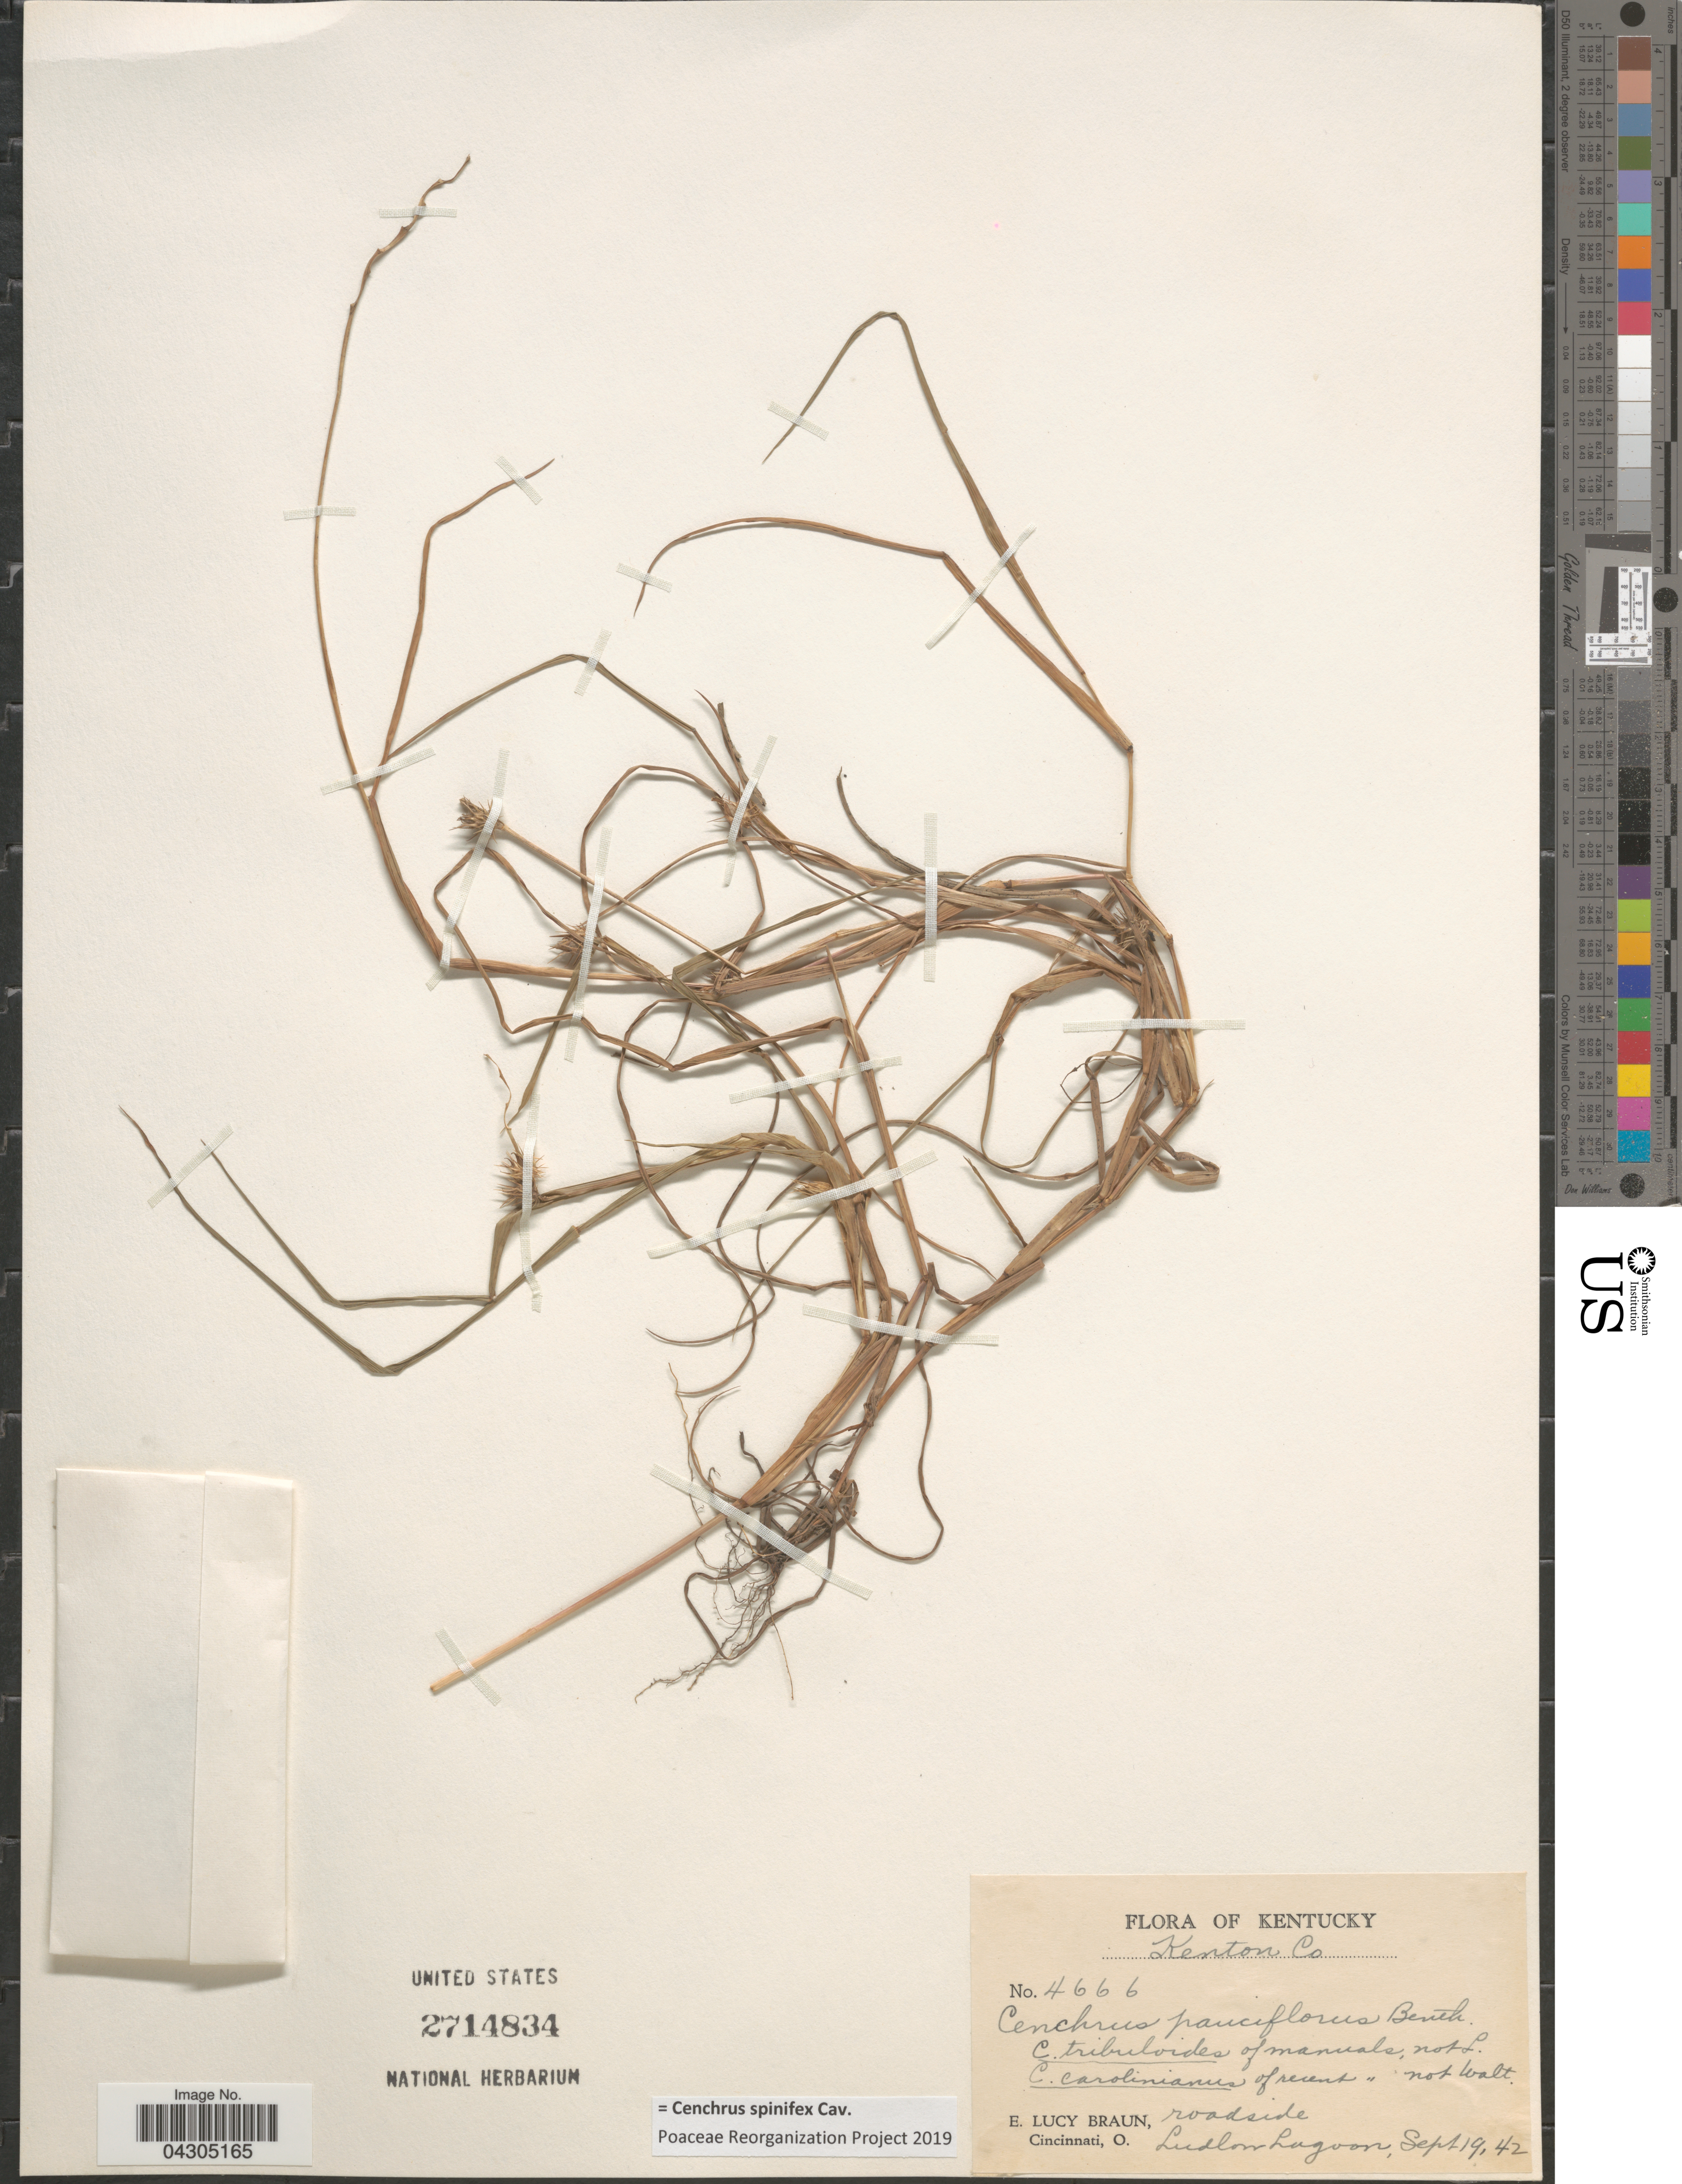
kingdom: Plantae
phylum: Tracheophyta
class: Liliopsida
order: Poales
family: Poaceae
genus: Cenchrus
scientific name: Cenchrus spinifex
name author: Cav.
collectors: E. L. Braun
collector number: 4666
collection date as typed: Transcribed d/m/y: 19/9/42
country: United States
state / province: Kentucky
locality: Kenton Co. Ludlow Lagoon.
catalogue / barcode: US 2714834